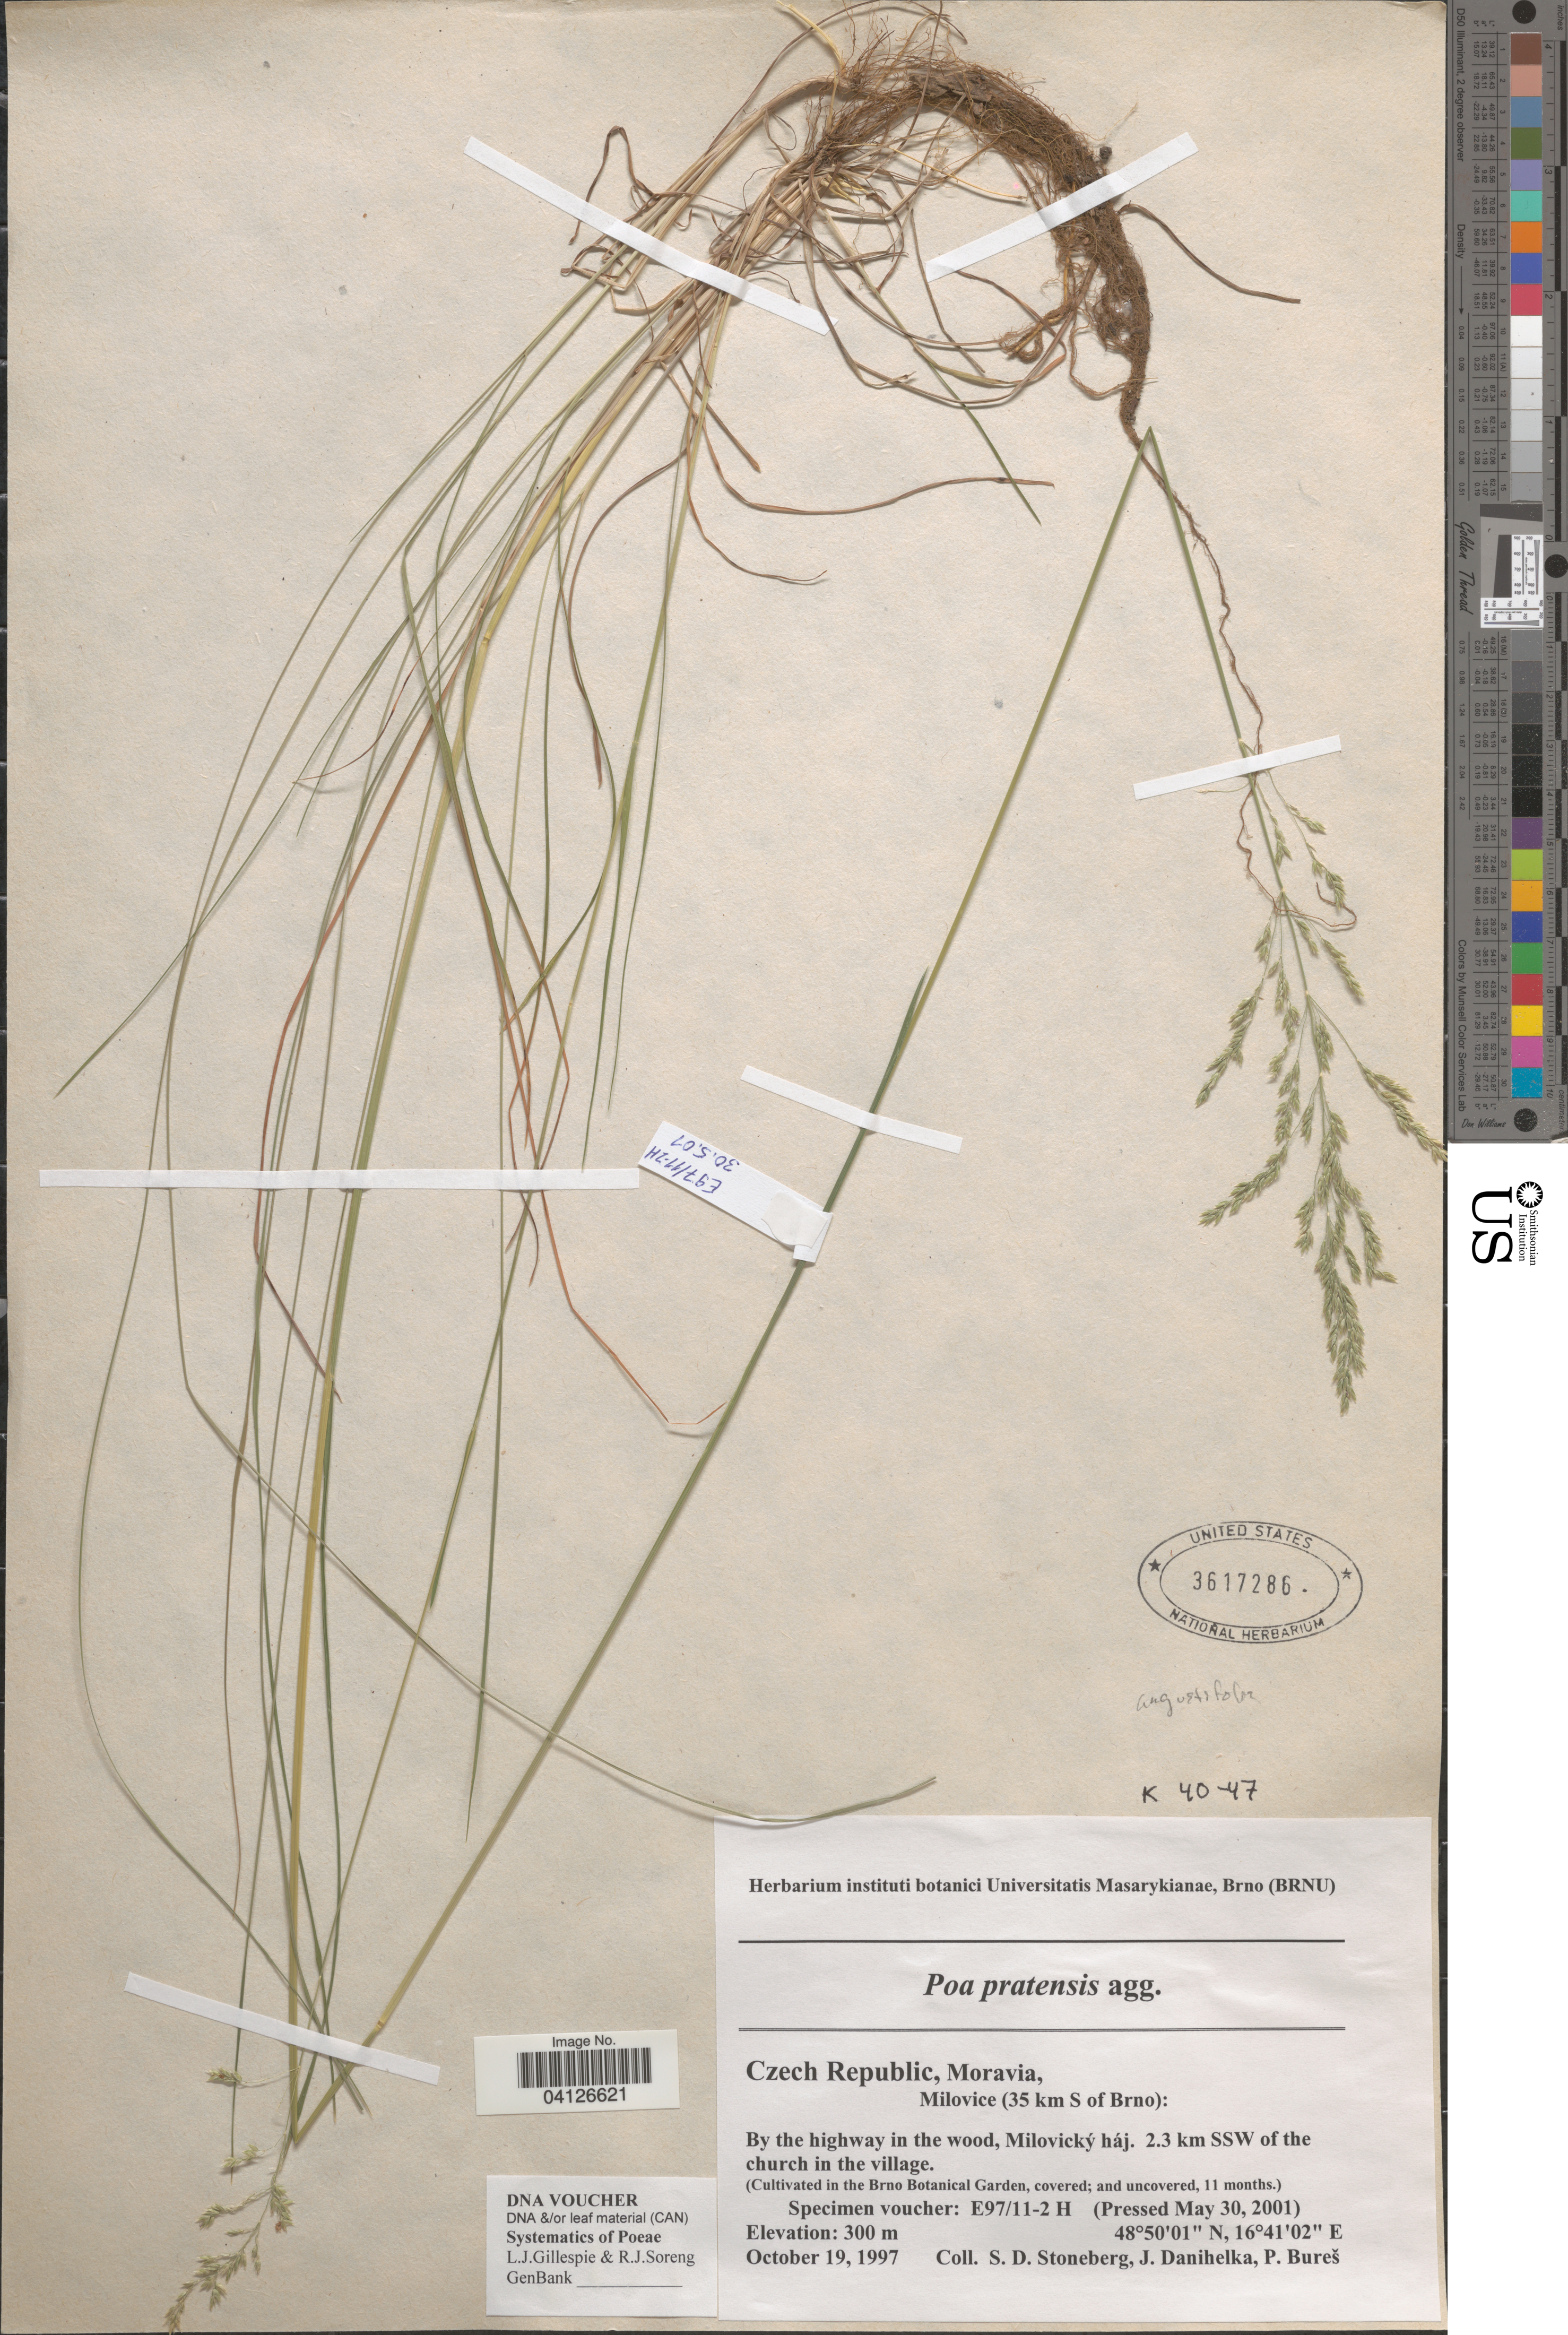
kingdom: Plantae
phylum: Tracheophyta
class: Liliopsida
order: Poales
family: Poaceae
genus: Poa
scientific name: Poa pratensis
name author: L.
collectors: Ex herb. instituti botanici Universitatis Masarykianae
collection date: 2001-05-30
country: Czechia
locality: (Cultivated in the Brno Botanical Garden, covered; and uncovered, 11 months.).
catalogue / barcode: US 3617286